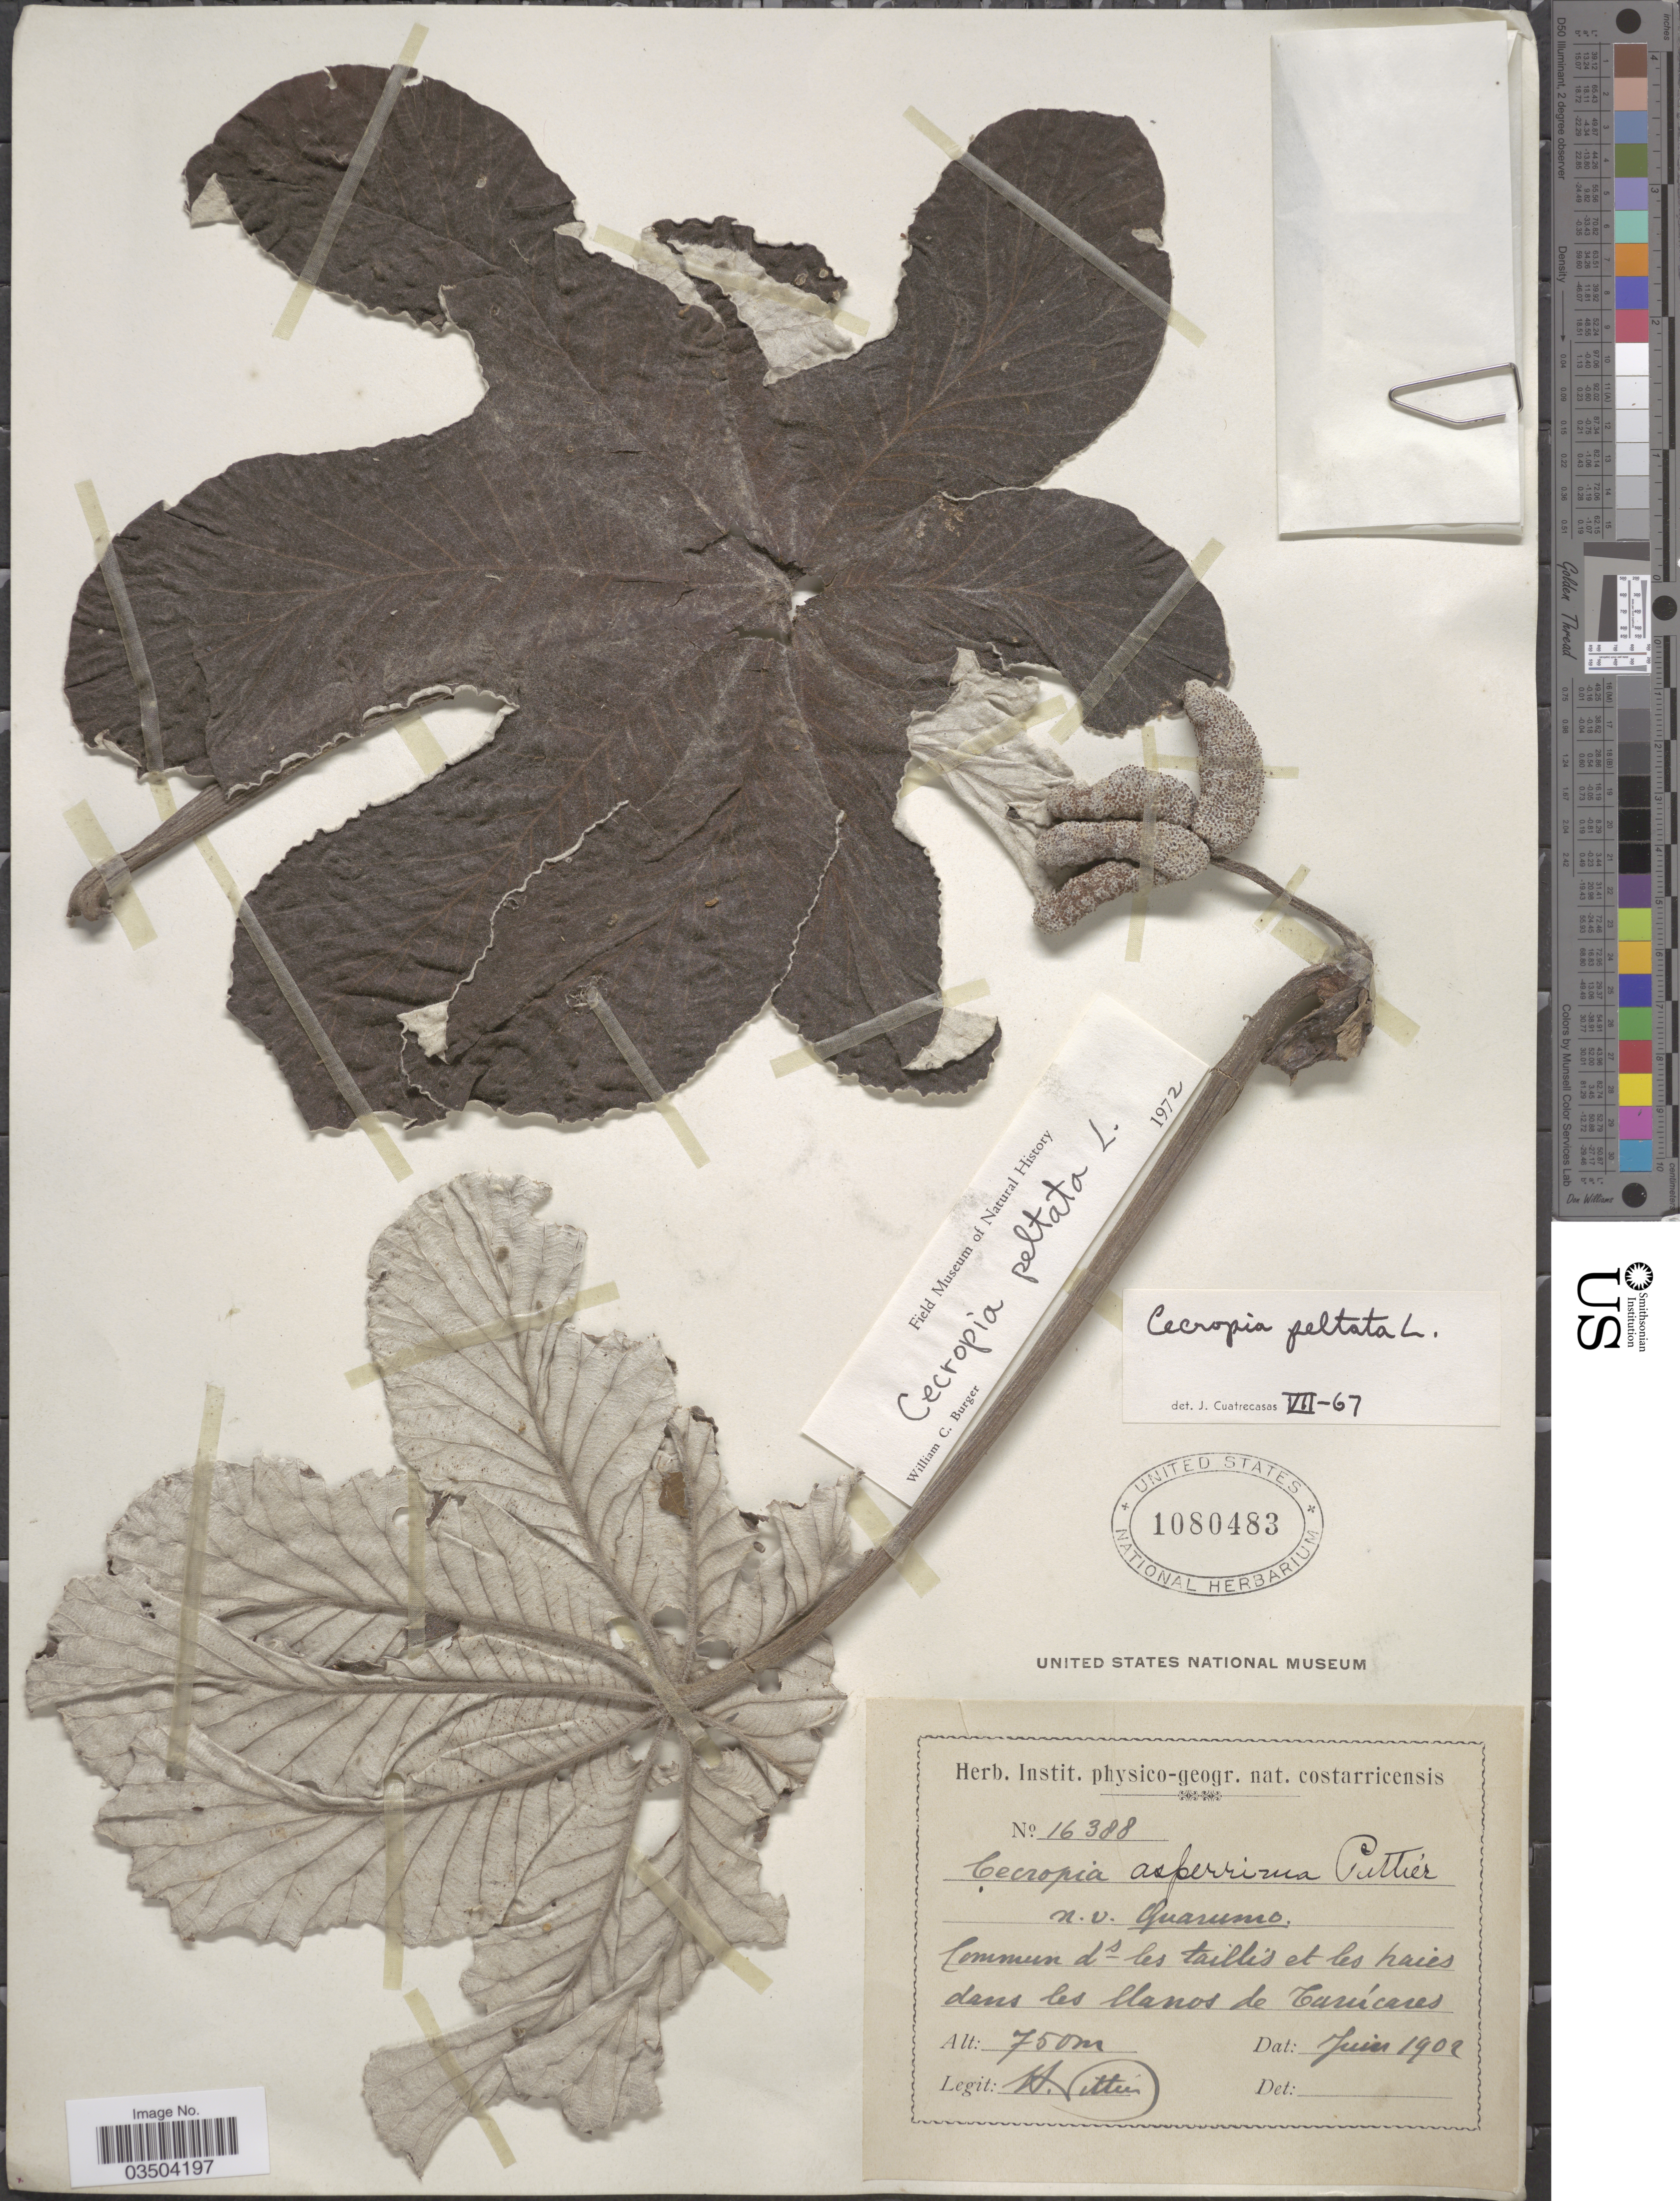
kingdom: Plantae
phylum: Tracheophyta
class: Magnoliopsida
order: Rosales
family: Urticaceae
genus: Cecropia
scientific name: Cecropia peltata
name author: L.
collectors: H. F. Pittier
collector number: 16388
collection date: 1902-06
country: Costa Rica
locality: Commun ds* les taillis et les haies dans les llanos de Tarúcares.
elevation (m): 750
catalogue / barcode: US 1080483